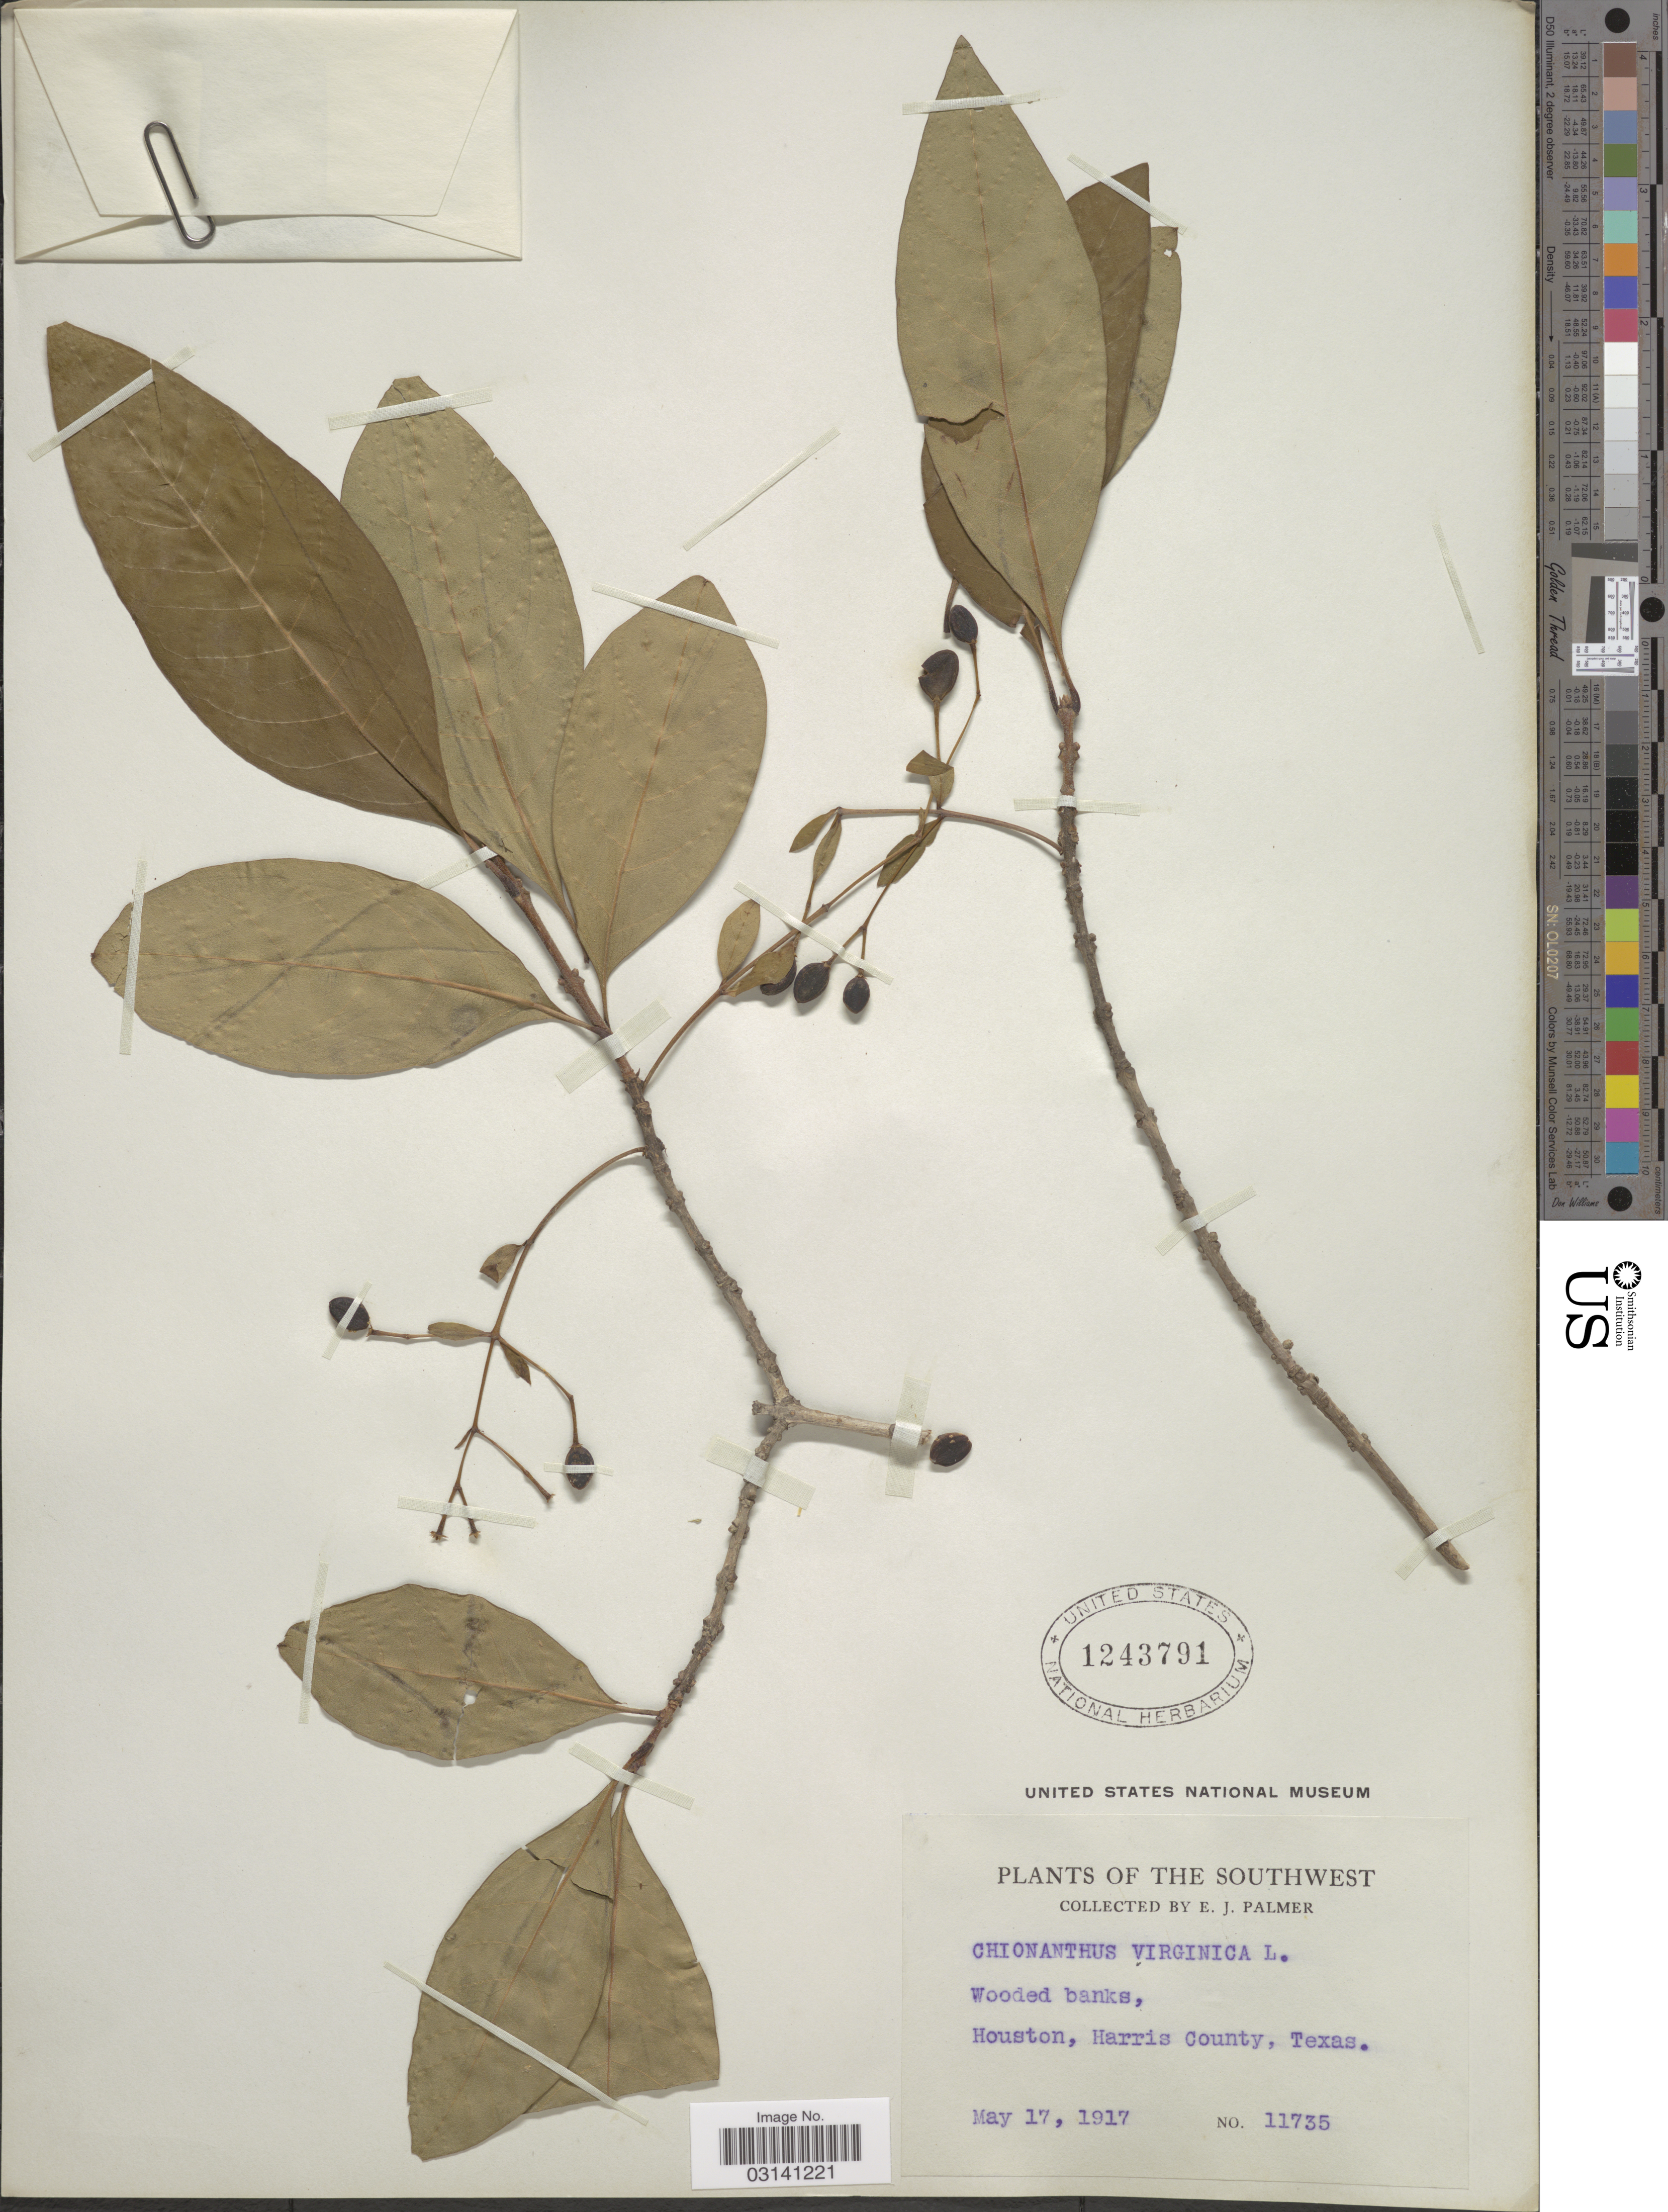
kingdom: Plantae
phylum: Tracheophyta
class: Magnoliopsida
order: Lamiales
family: Oleaceae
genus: Chionanthus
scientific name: Chionanthus virginicus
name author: L.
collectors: E. J. Palmer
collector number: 11735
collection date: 1917-05-17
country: United States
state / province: Texas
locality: The Southwest, Wooded banks, Houston, Harris County.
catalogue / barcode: US 1243791